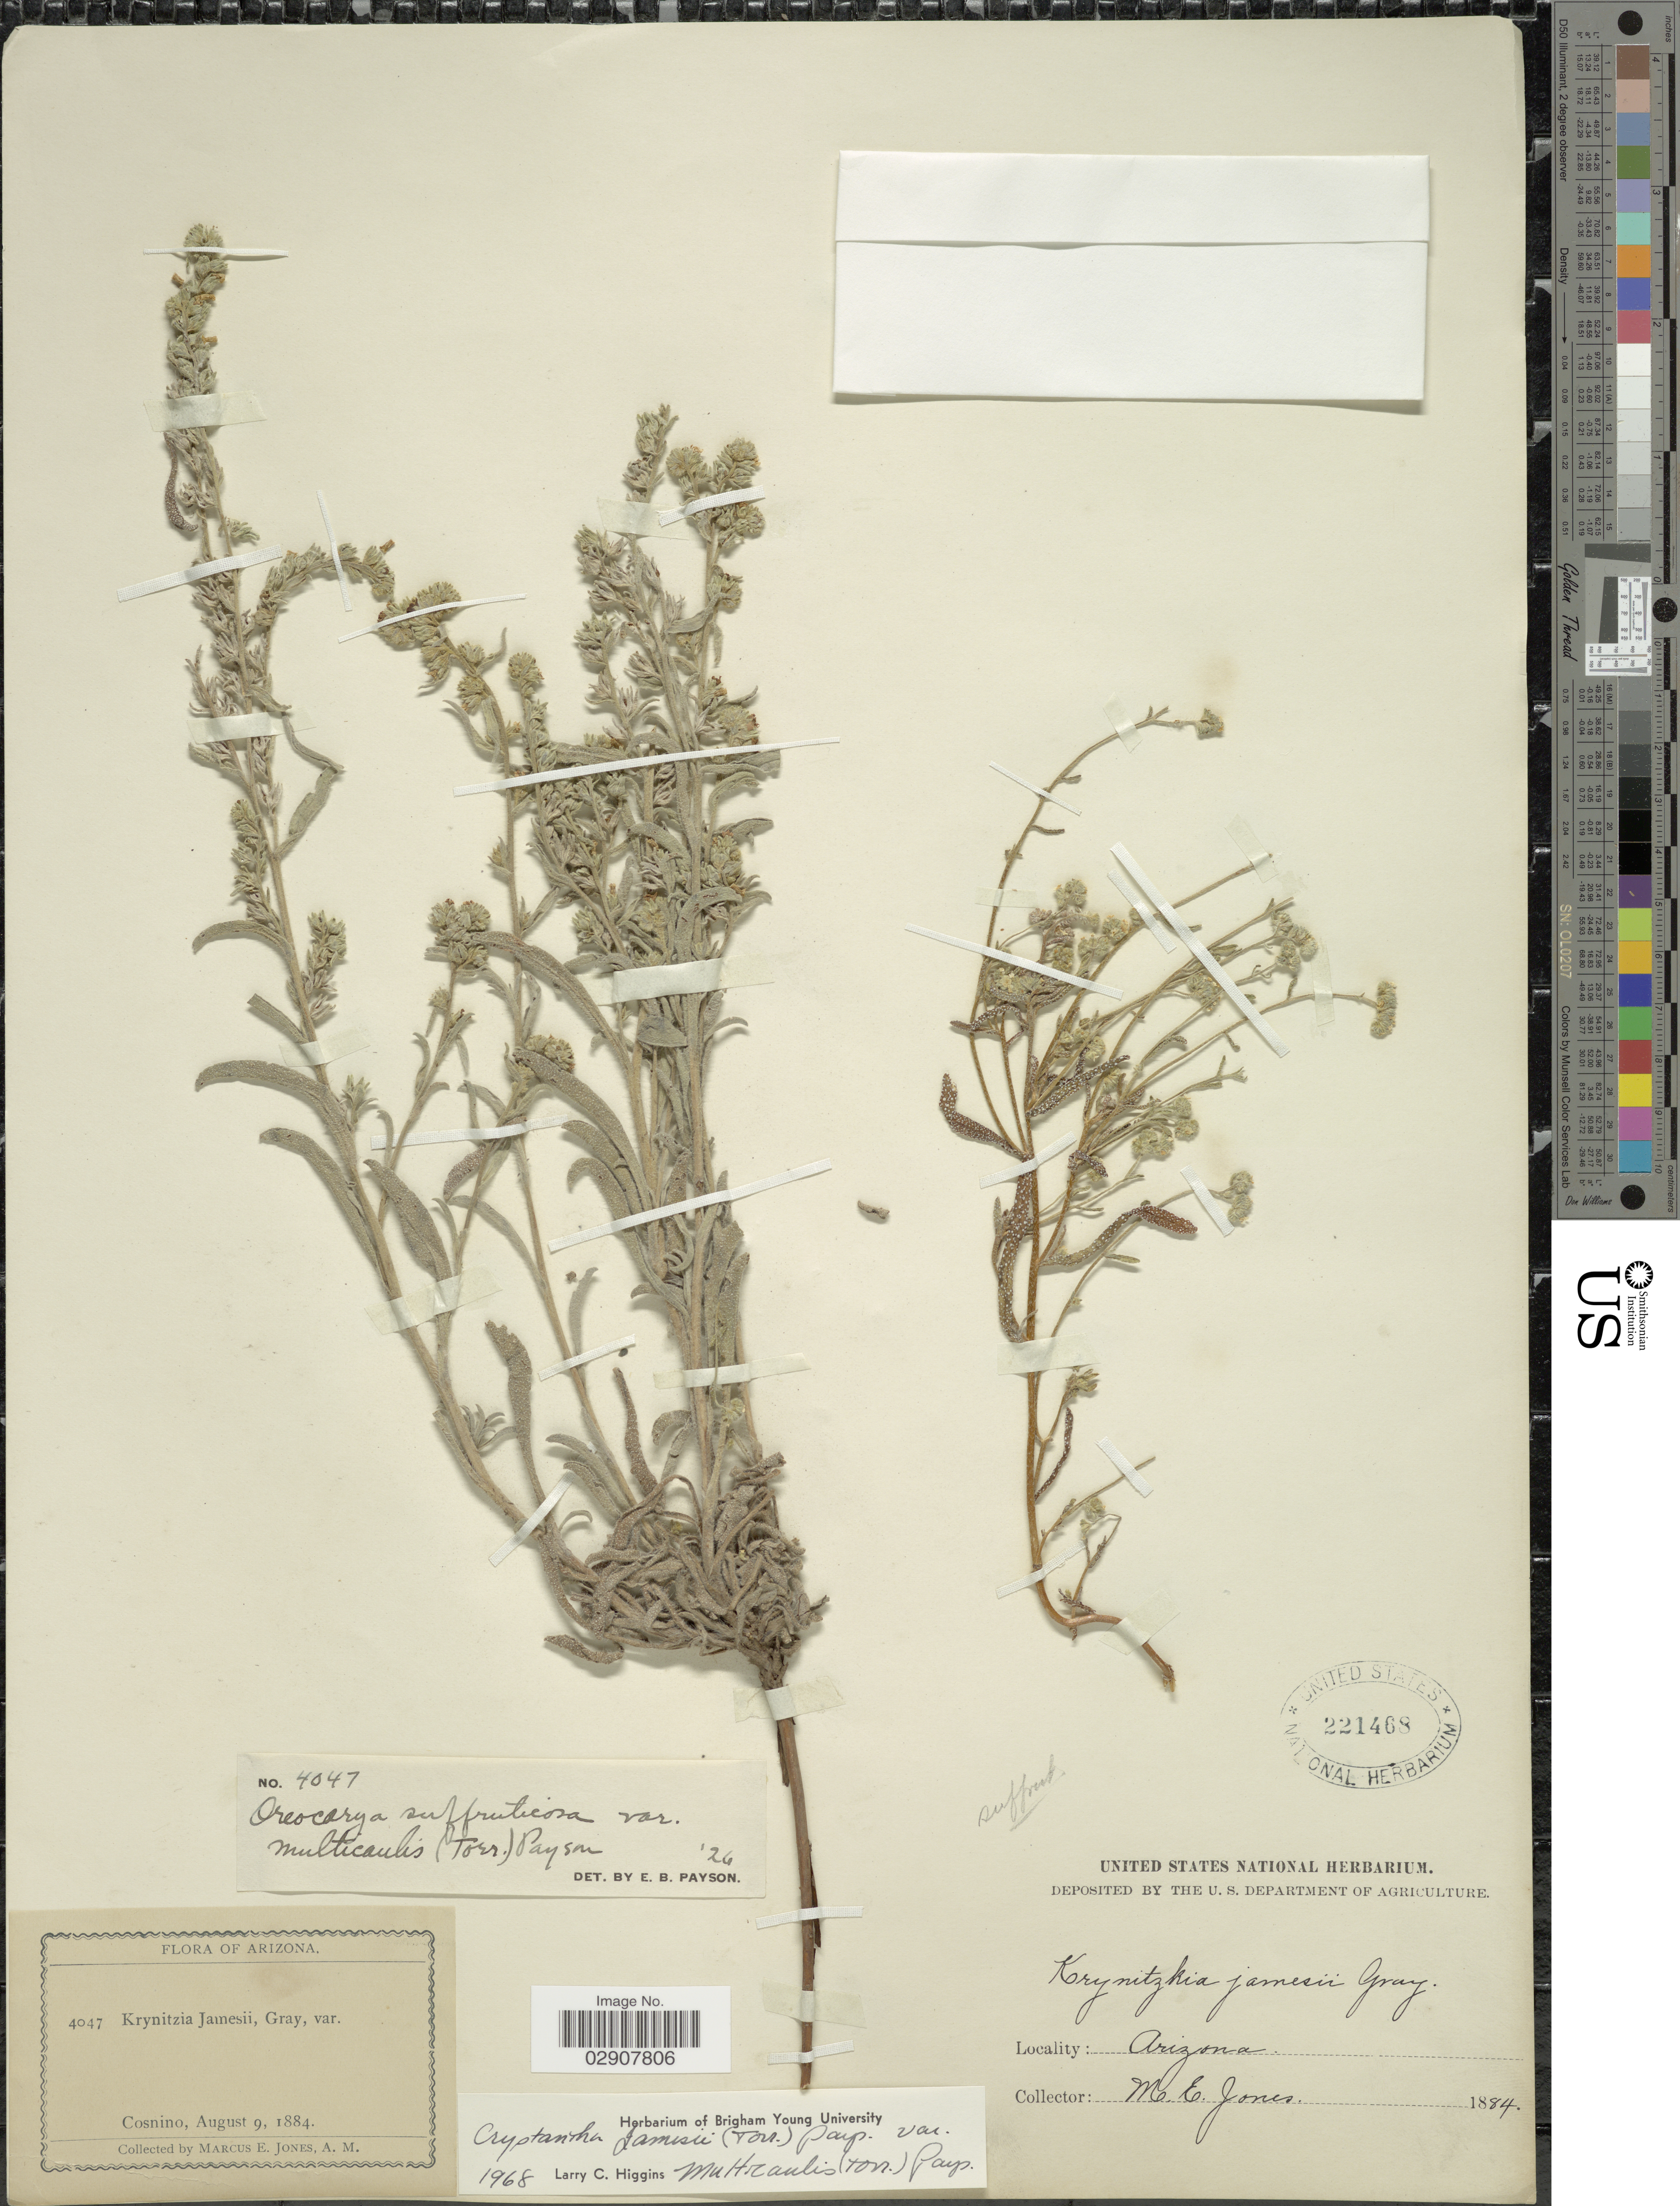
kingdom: Plantae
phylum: Tracheophyta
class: Magnoliopsida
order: Boraginales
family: Boraginaceae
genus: Cryptantha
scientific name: Cryptantha jamesii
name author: (Torr.) Payson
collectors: M. E. Jones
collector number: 4047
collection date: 1884-08-09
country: United States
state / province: Arizona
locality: Cosnino, Arizona.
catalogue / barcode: US 221468